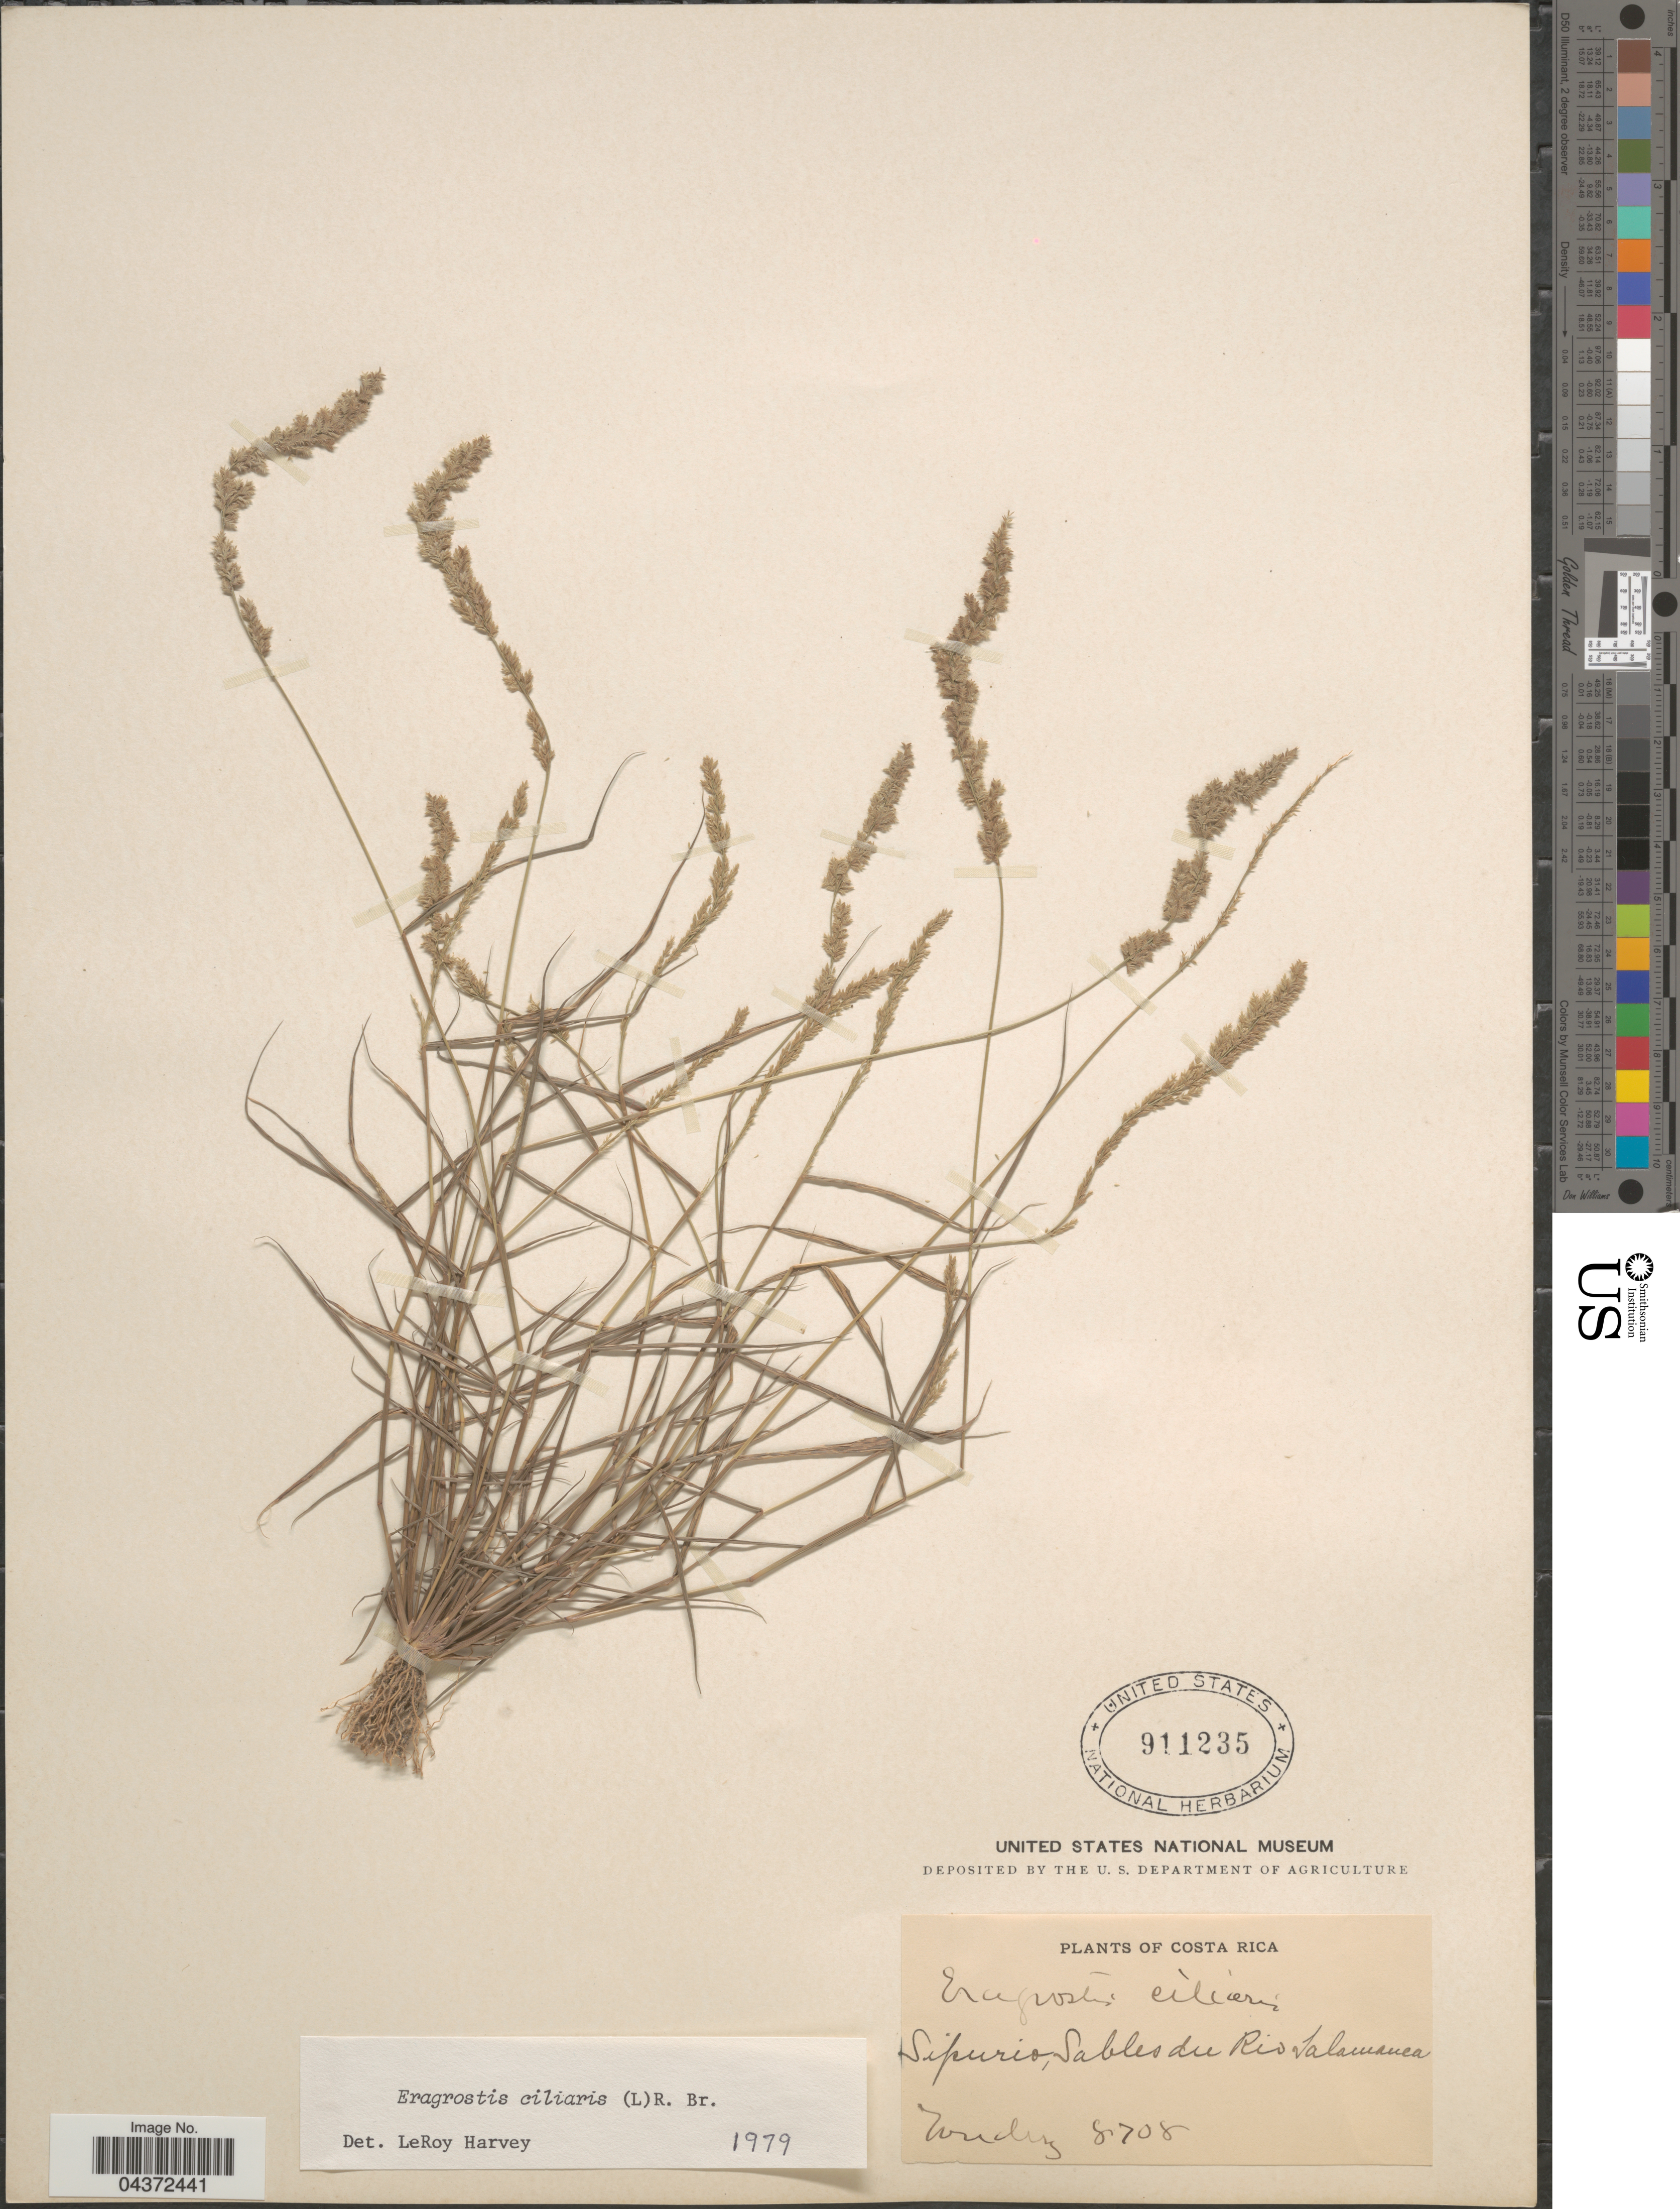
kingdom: Plantae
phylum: Tracheophyta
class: Liliopsida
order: Poales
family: Poaceae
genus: Eragrostis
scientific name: Eragrostis ciliaris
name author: (L.) R. Br.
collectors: Tonduz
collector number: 8708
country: Costa Rica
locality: Sipurio, Sables du Rio Talamanca.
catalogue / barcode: US 911235